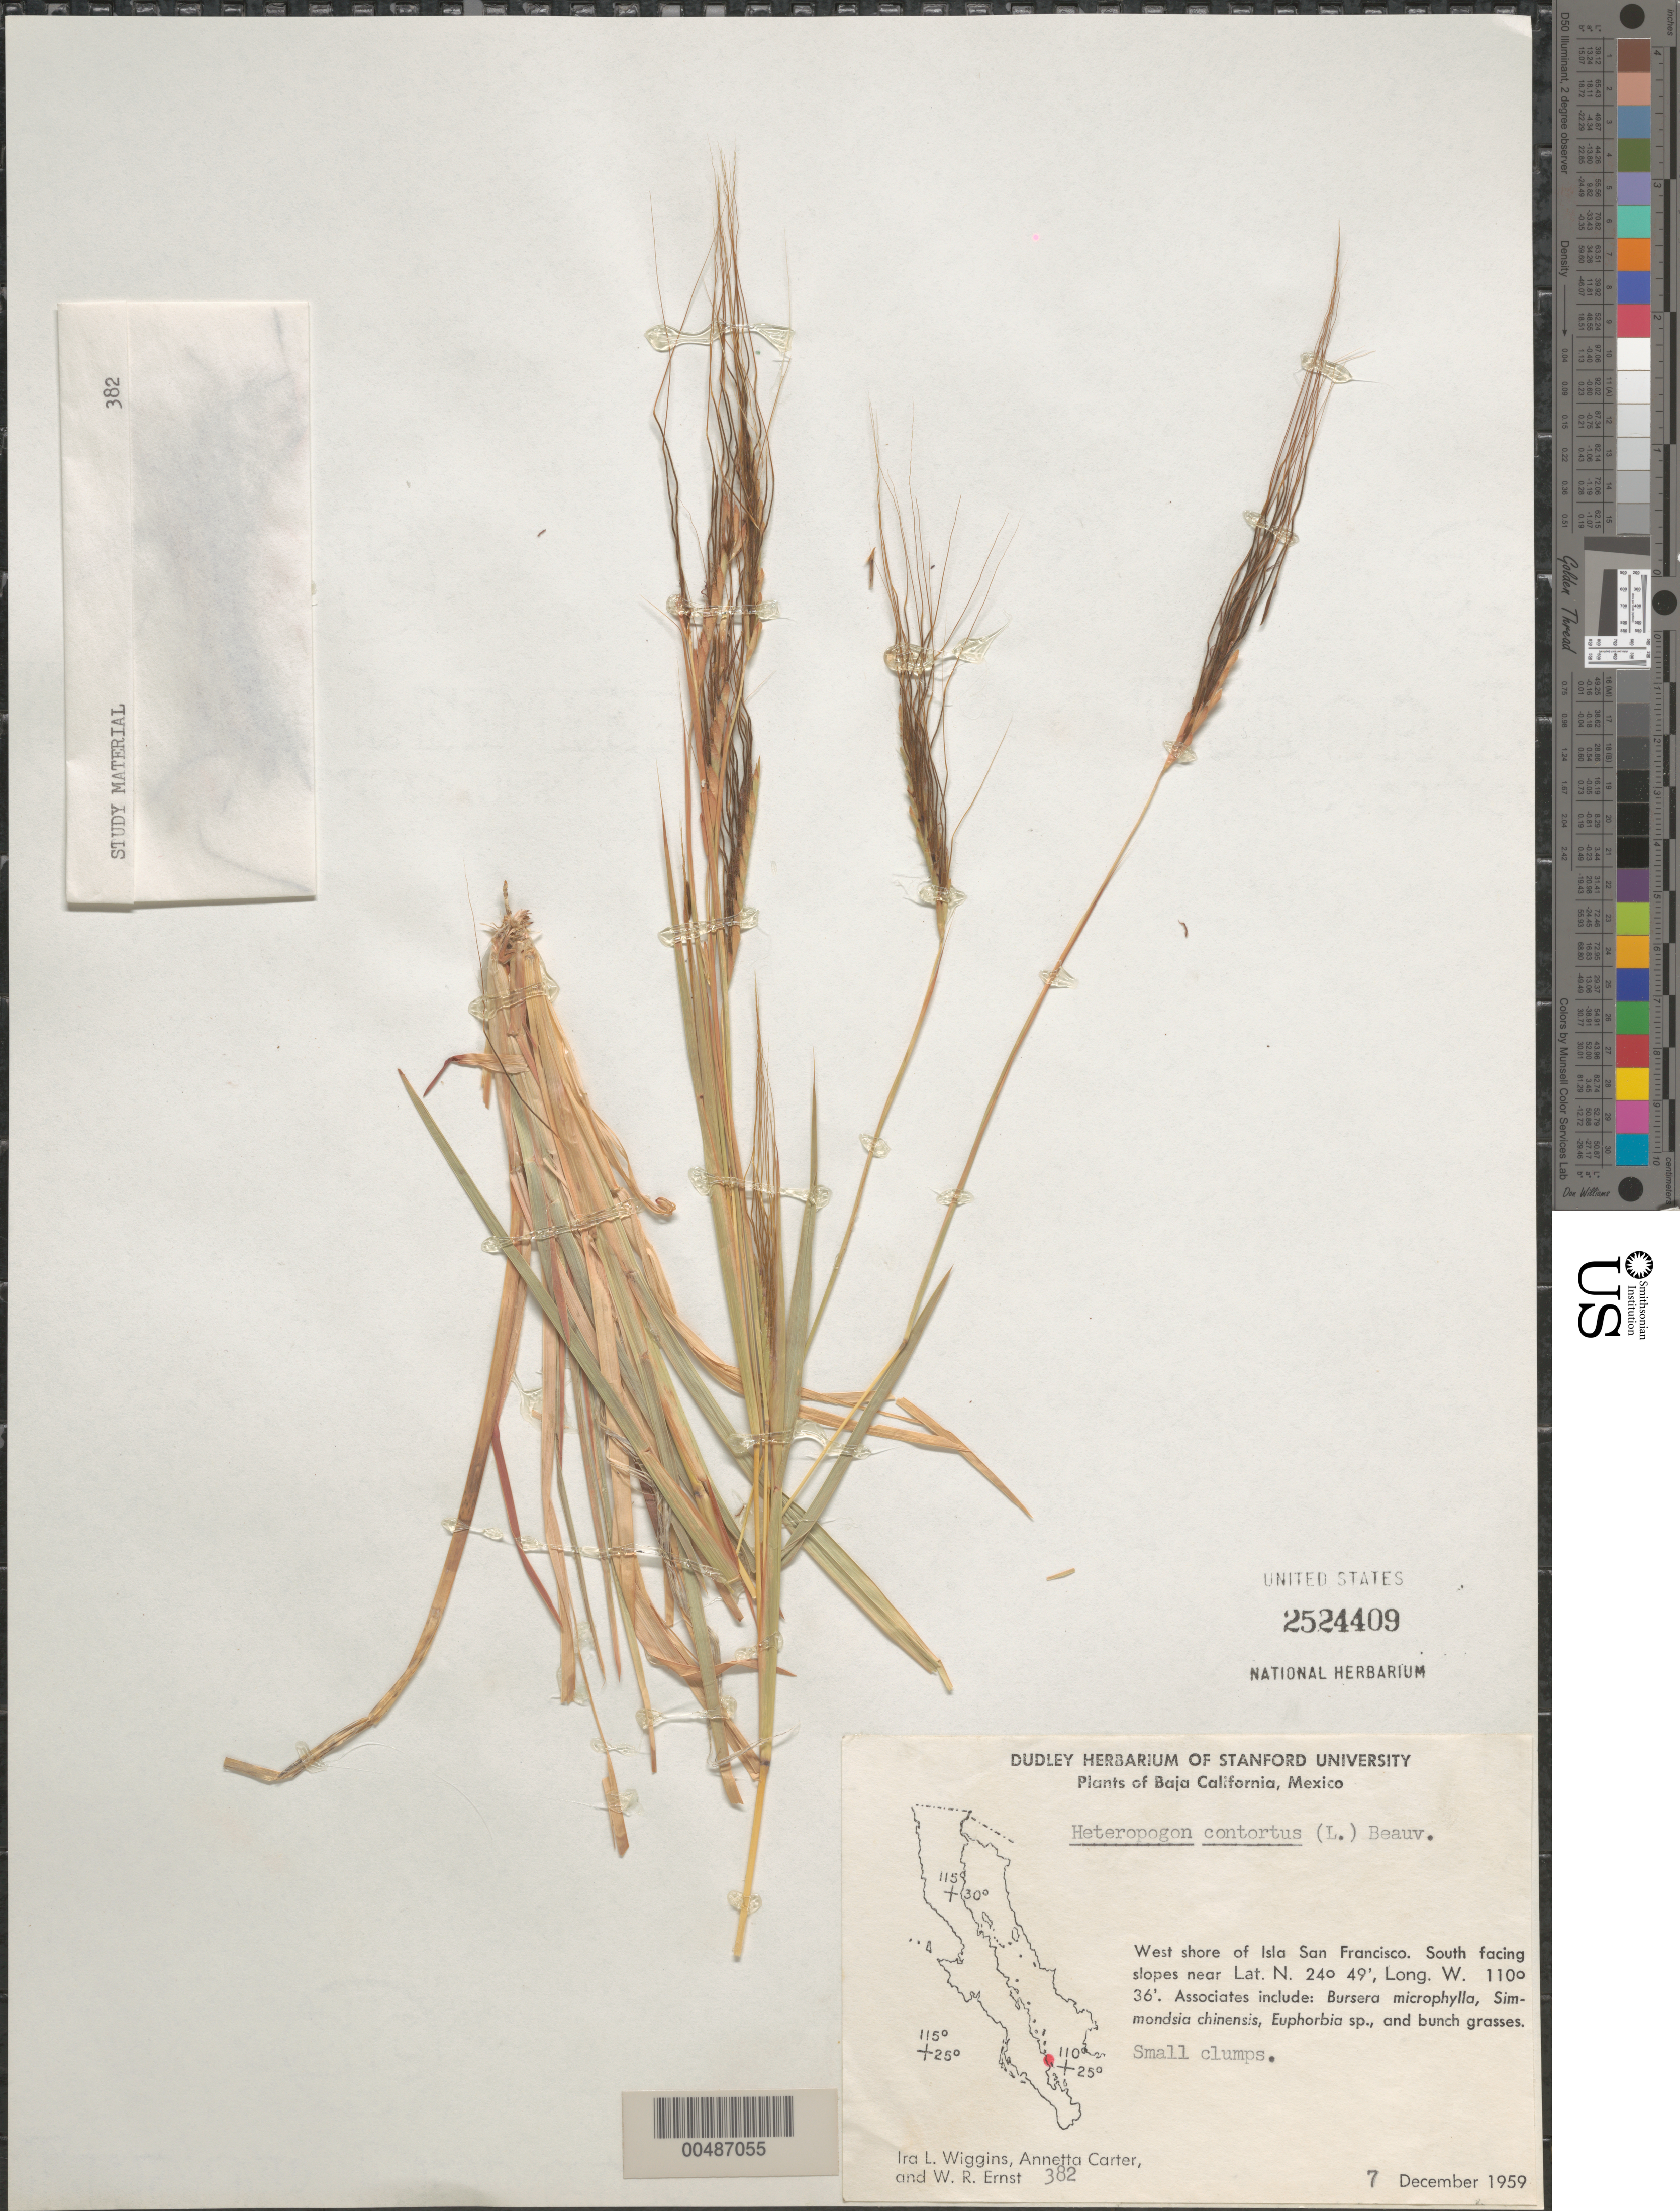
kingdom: Plantae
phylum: Tracheophyta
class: Liliopsida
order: Poales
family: Poaceae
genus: Heteropogon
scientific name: Heteropogon contortus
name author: (L.) P. Beauv. ex Roem. & Schult.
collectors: I. L. Wiggins, A. M. Carter & W. R. Ernst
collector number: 382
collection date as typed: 7 Dec 1959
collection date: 1959-12-07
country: Mexico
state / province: Baja California Sur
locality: W shore of Isla San Francisco. S facing slopes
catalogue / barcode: US 2524409